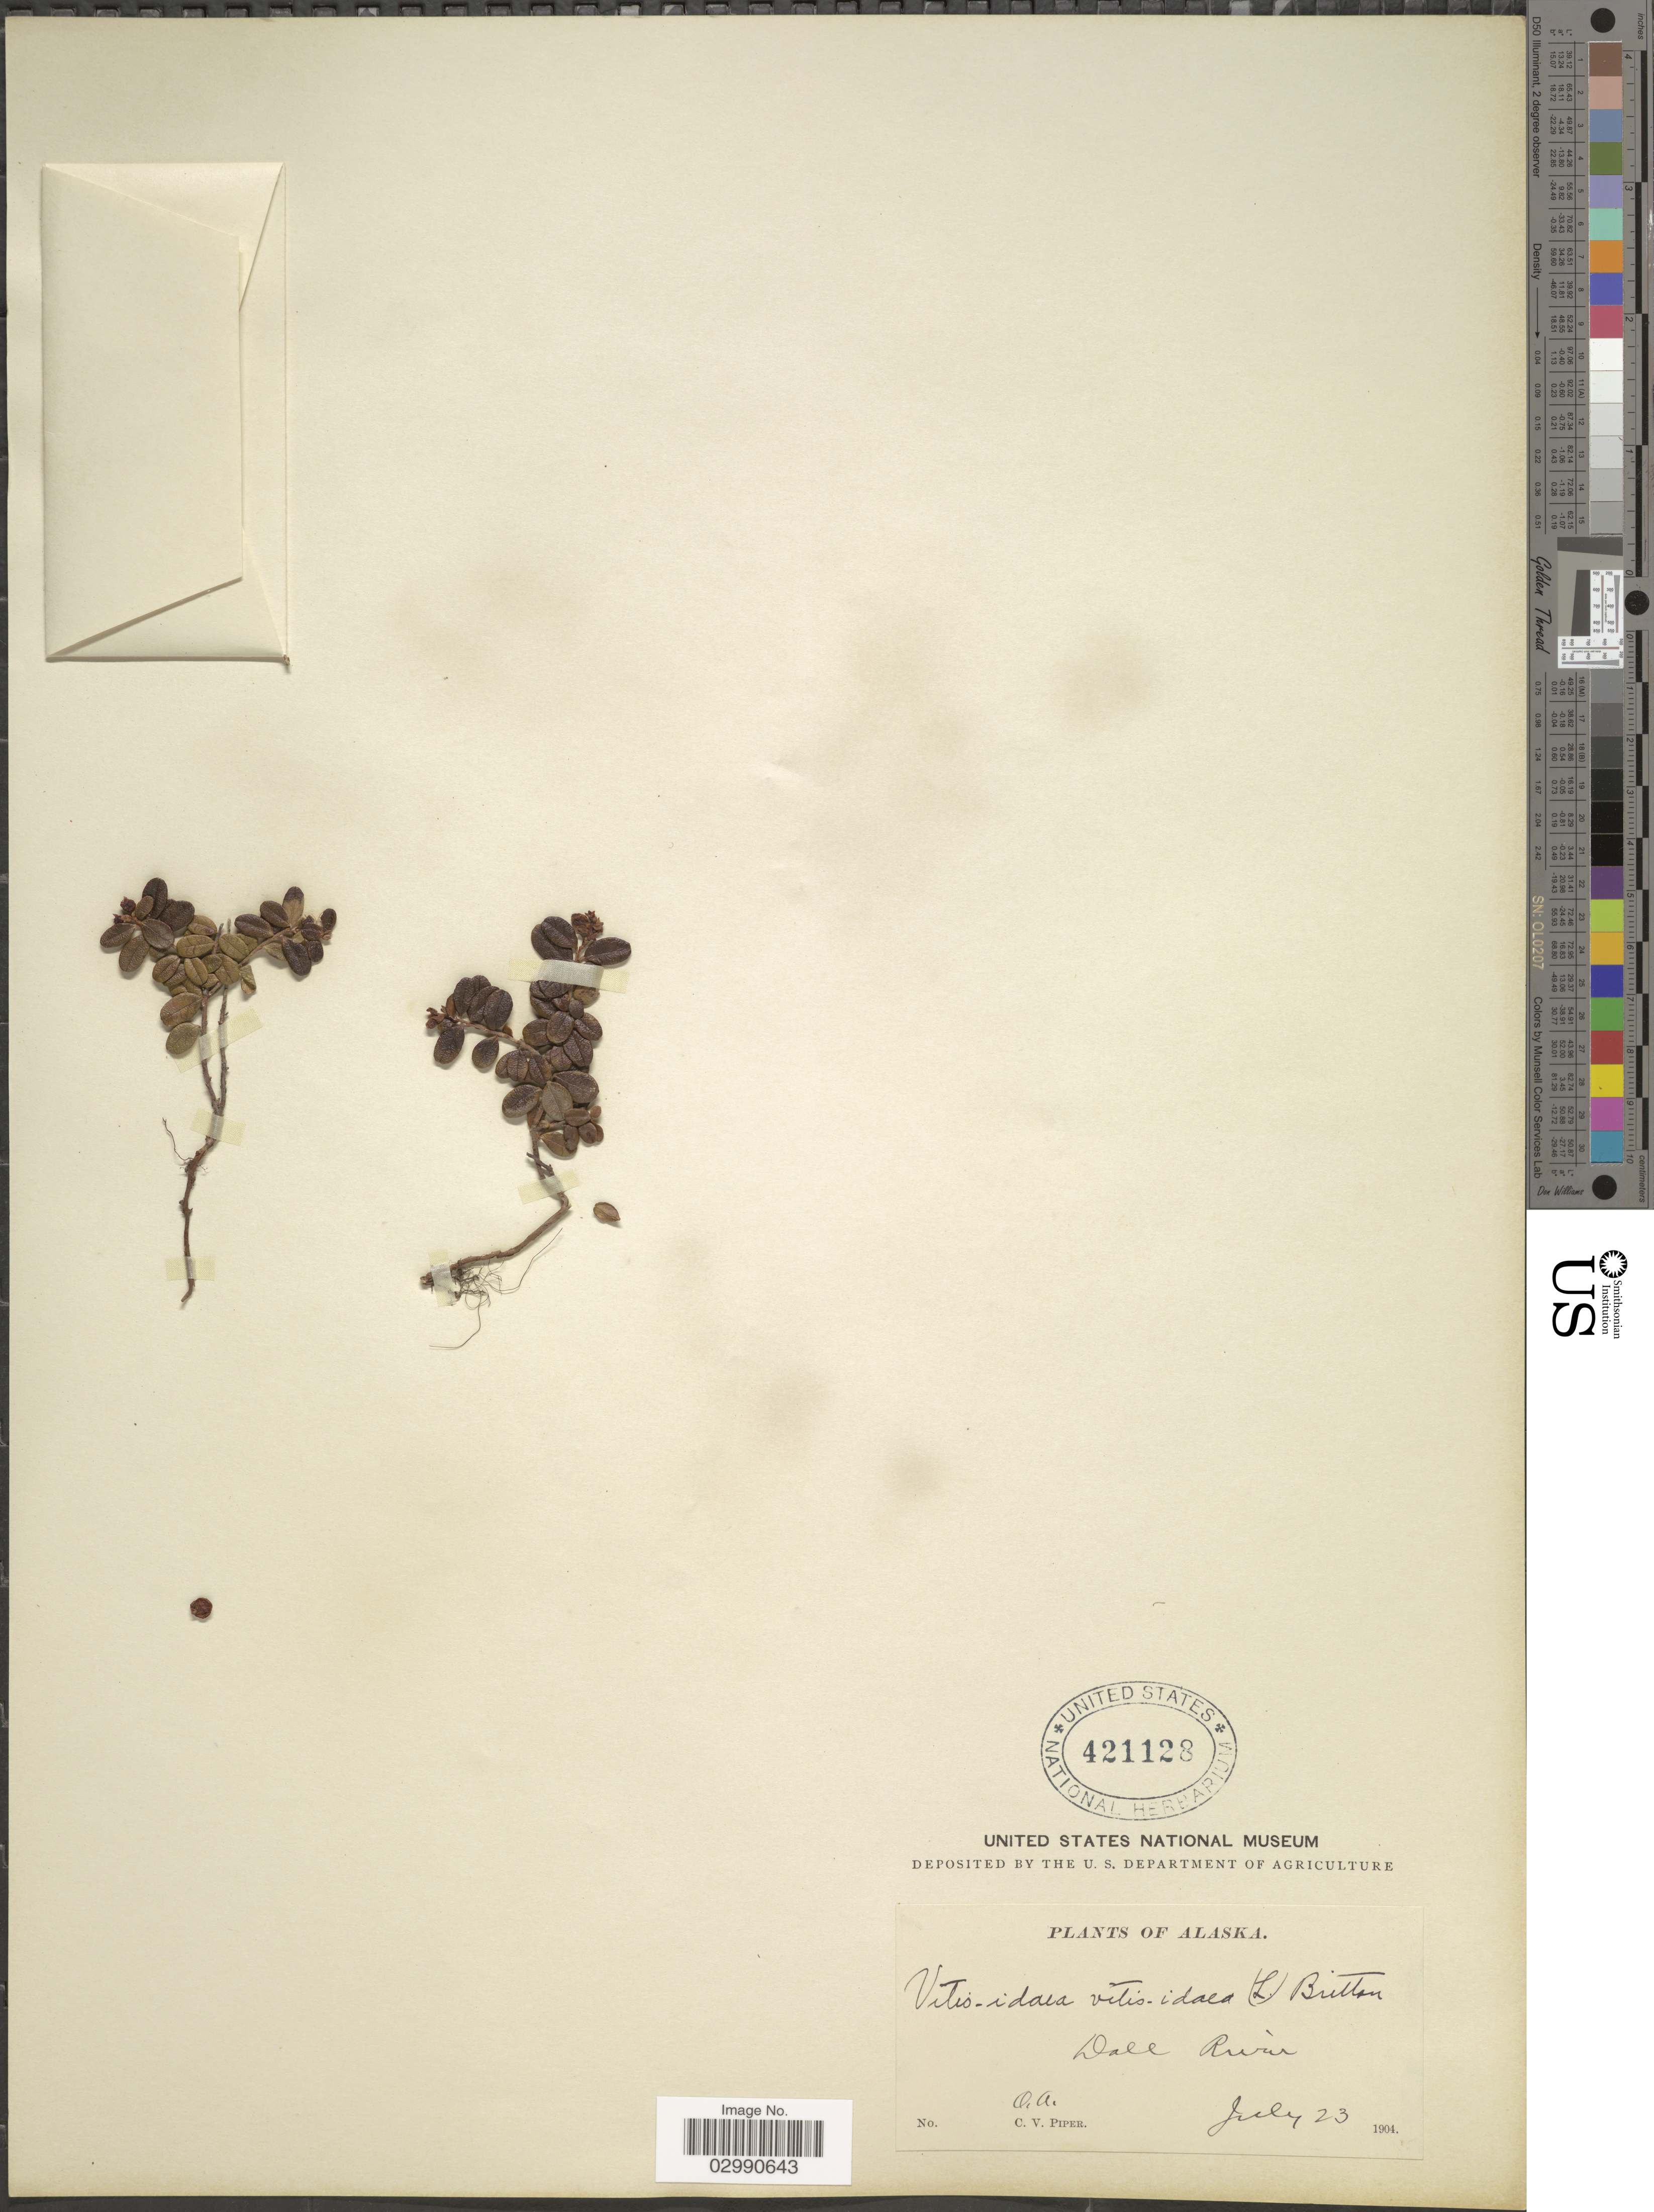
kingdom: Plantae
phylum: Tracheophyta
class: Magnoliopsida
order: Ericales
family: Ericaceae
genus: Vaccinium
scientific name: Vaccinium vitis-idaea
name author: L.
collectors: O. Piper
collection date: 1904-07-23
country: United States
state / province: Alaska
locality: Dall River.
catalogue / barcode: US 421128